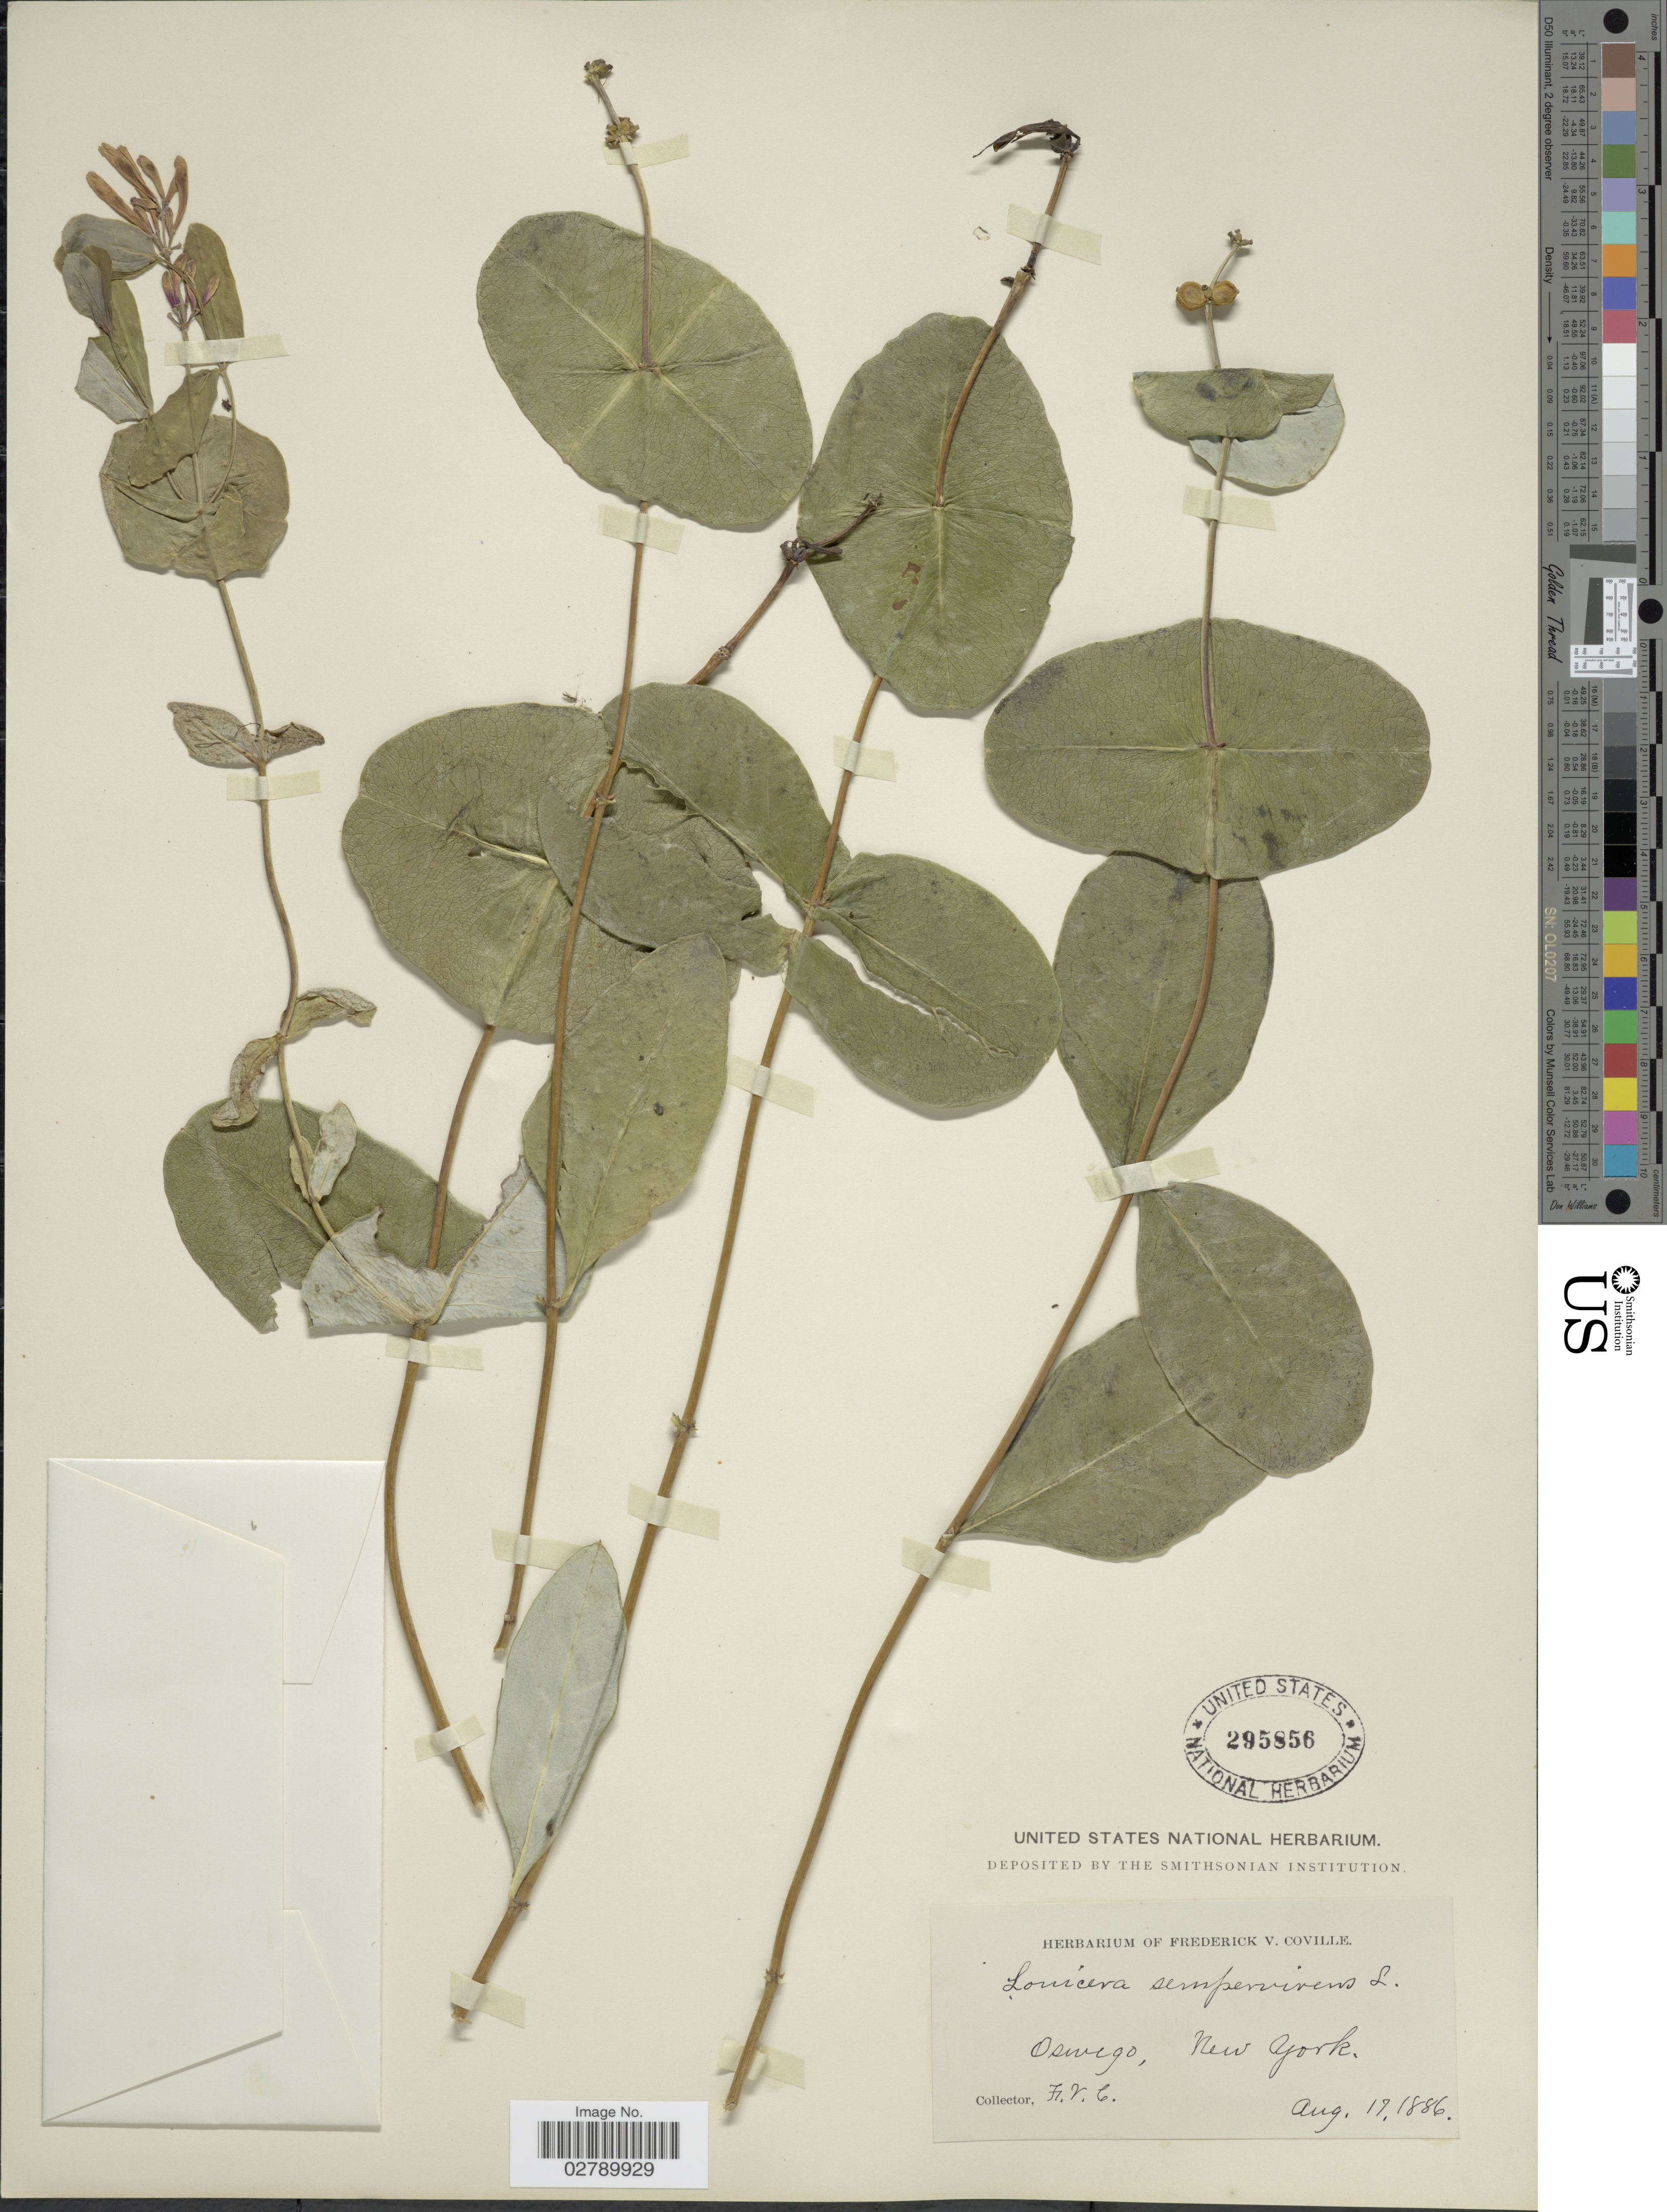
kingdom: Plantae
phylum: Tracheophyta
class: Magnoliopsida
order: Dipsacales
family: Caprifoliaceae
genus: Lonicera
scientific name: Lonicera sempervirens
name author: L.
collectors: F. V. Coville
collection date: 1886-08-17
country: United States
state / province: New York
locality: Oswego.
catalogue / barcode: US 295856